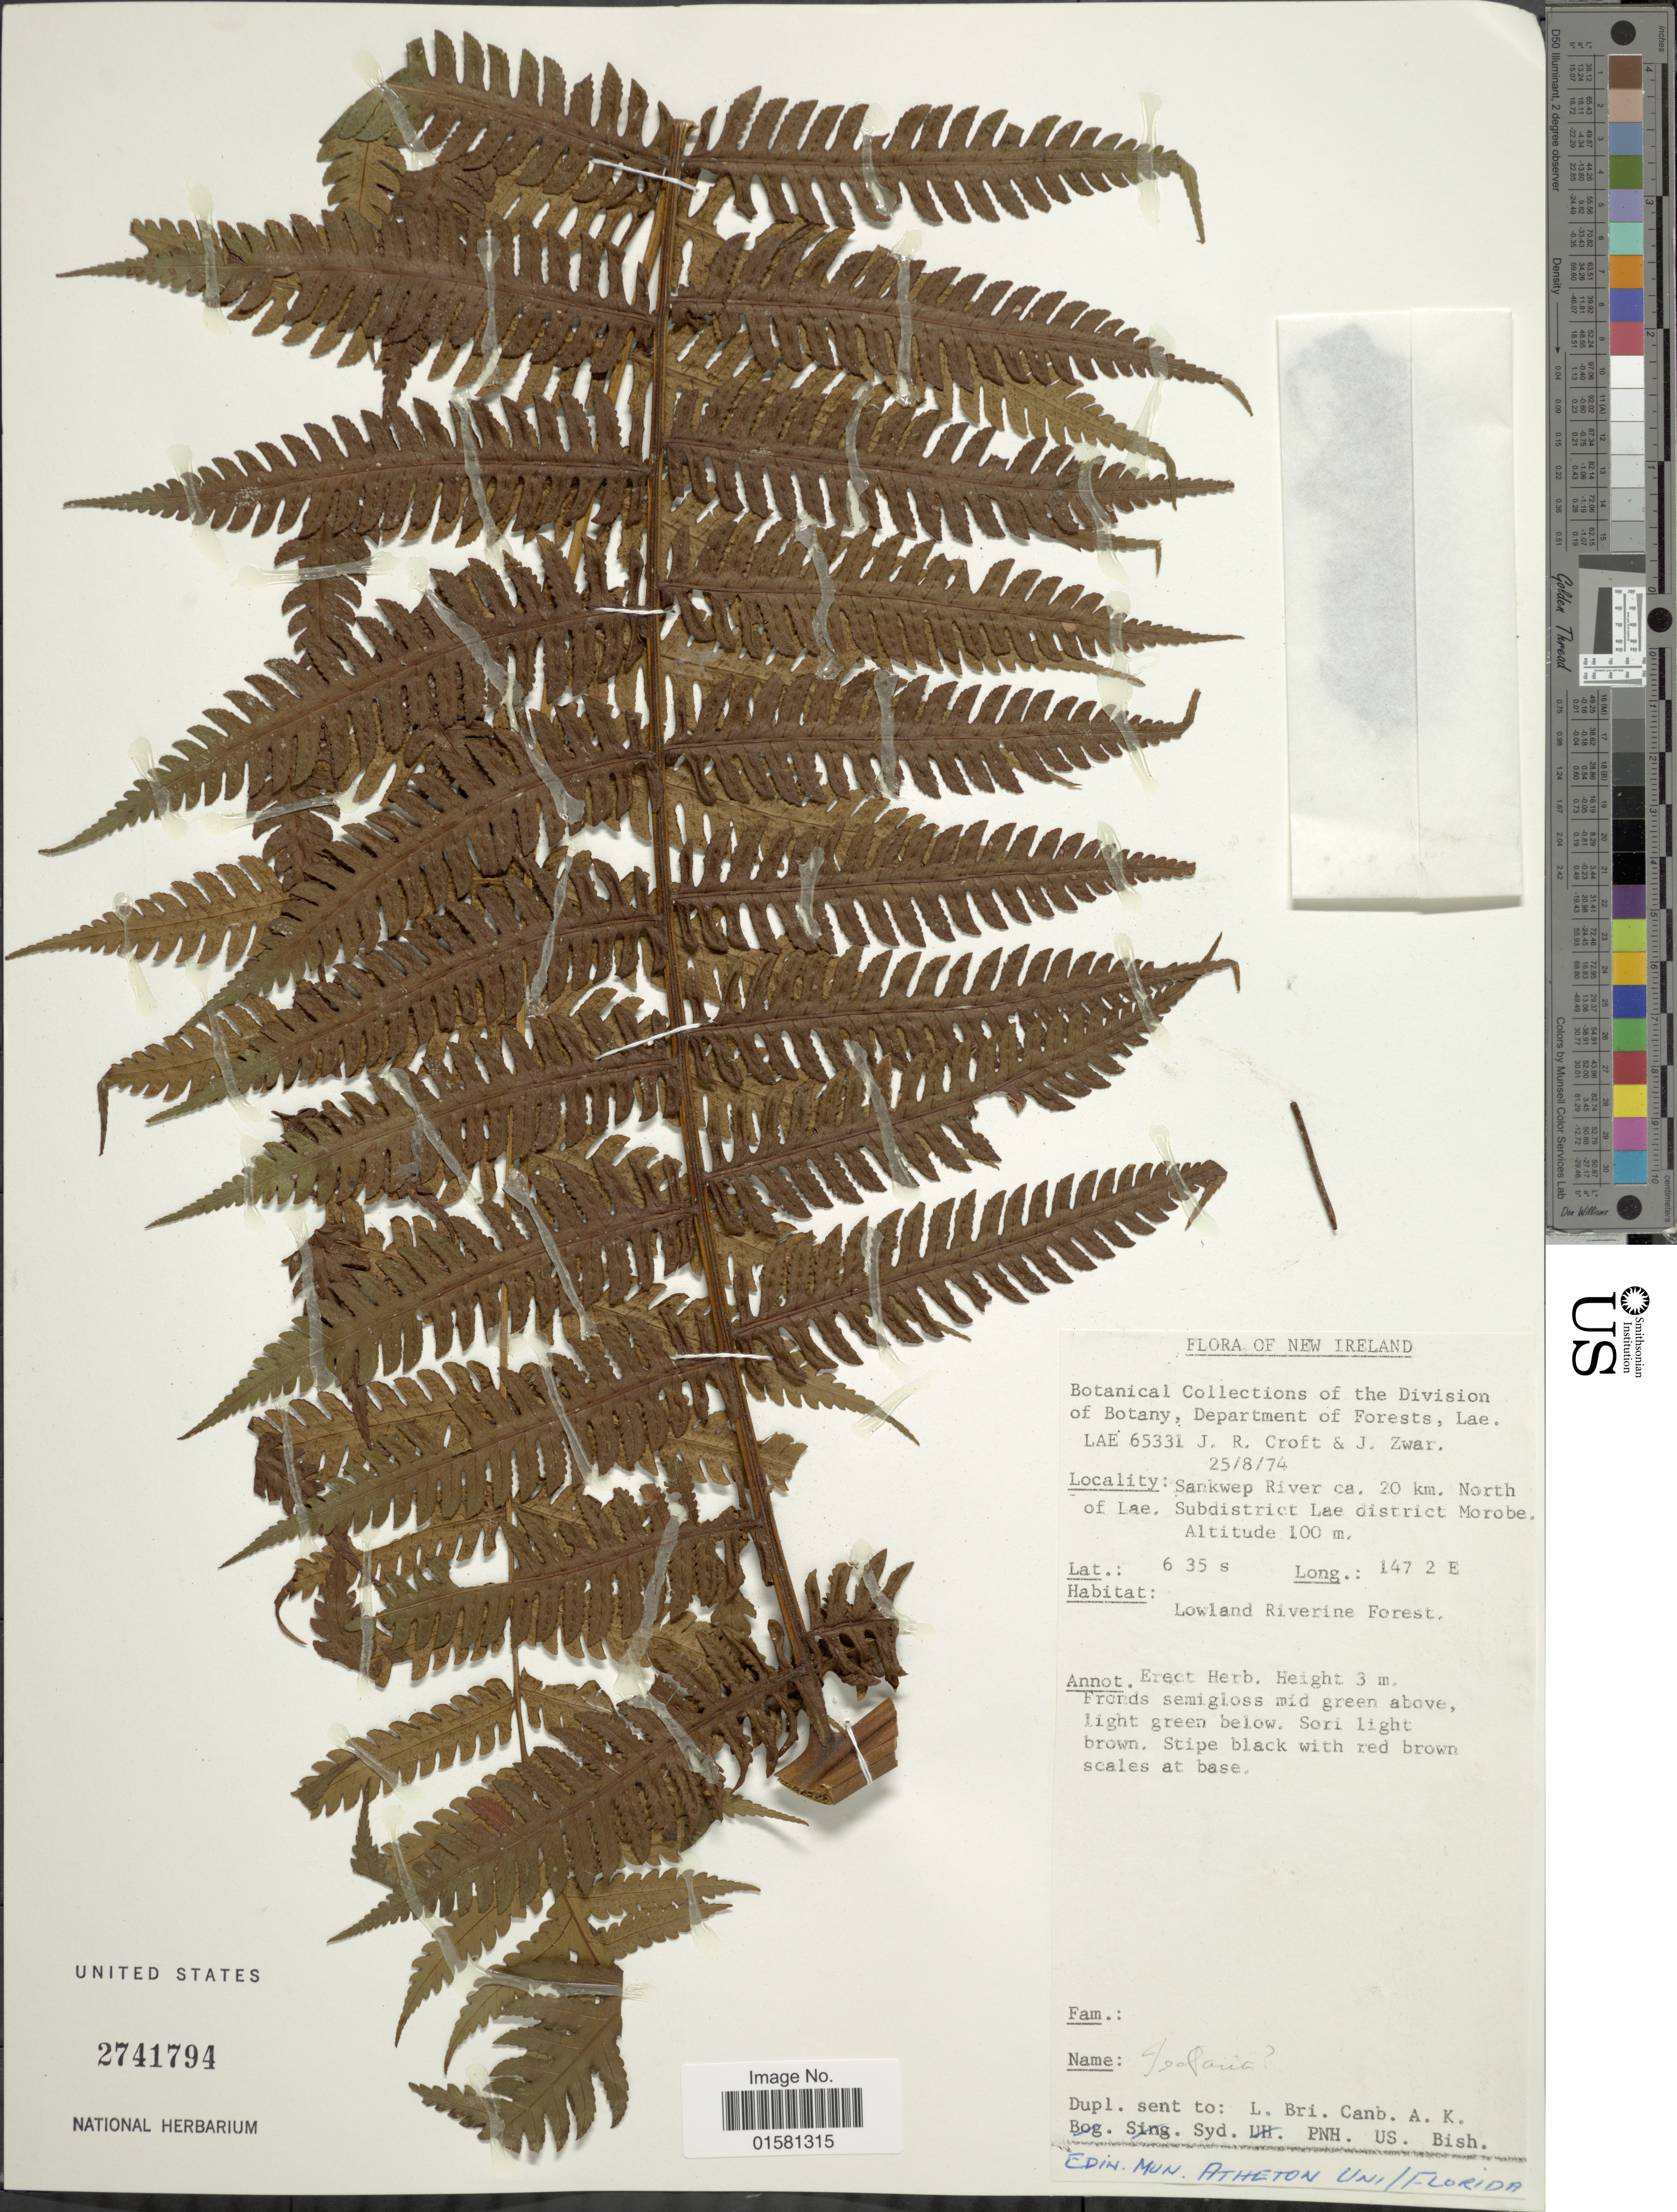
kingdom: Plantae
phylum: Tracheophyta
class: Polypodiopsida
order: Polypodiales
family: Tectariaceae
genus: Tectaria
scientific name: Tectaria sp.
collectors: J. R. Croft & J. Zwar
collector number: LAE 65331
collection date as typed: Transcribed d/m/y: 25/8/74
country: Papua New Guinea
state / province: New Ireland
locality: New Ireland, Sankwep River ca. 20 km. north of LAE. Subdistrict Lae district Morobe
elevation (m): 100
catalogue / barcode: US 2741794